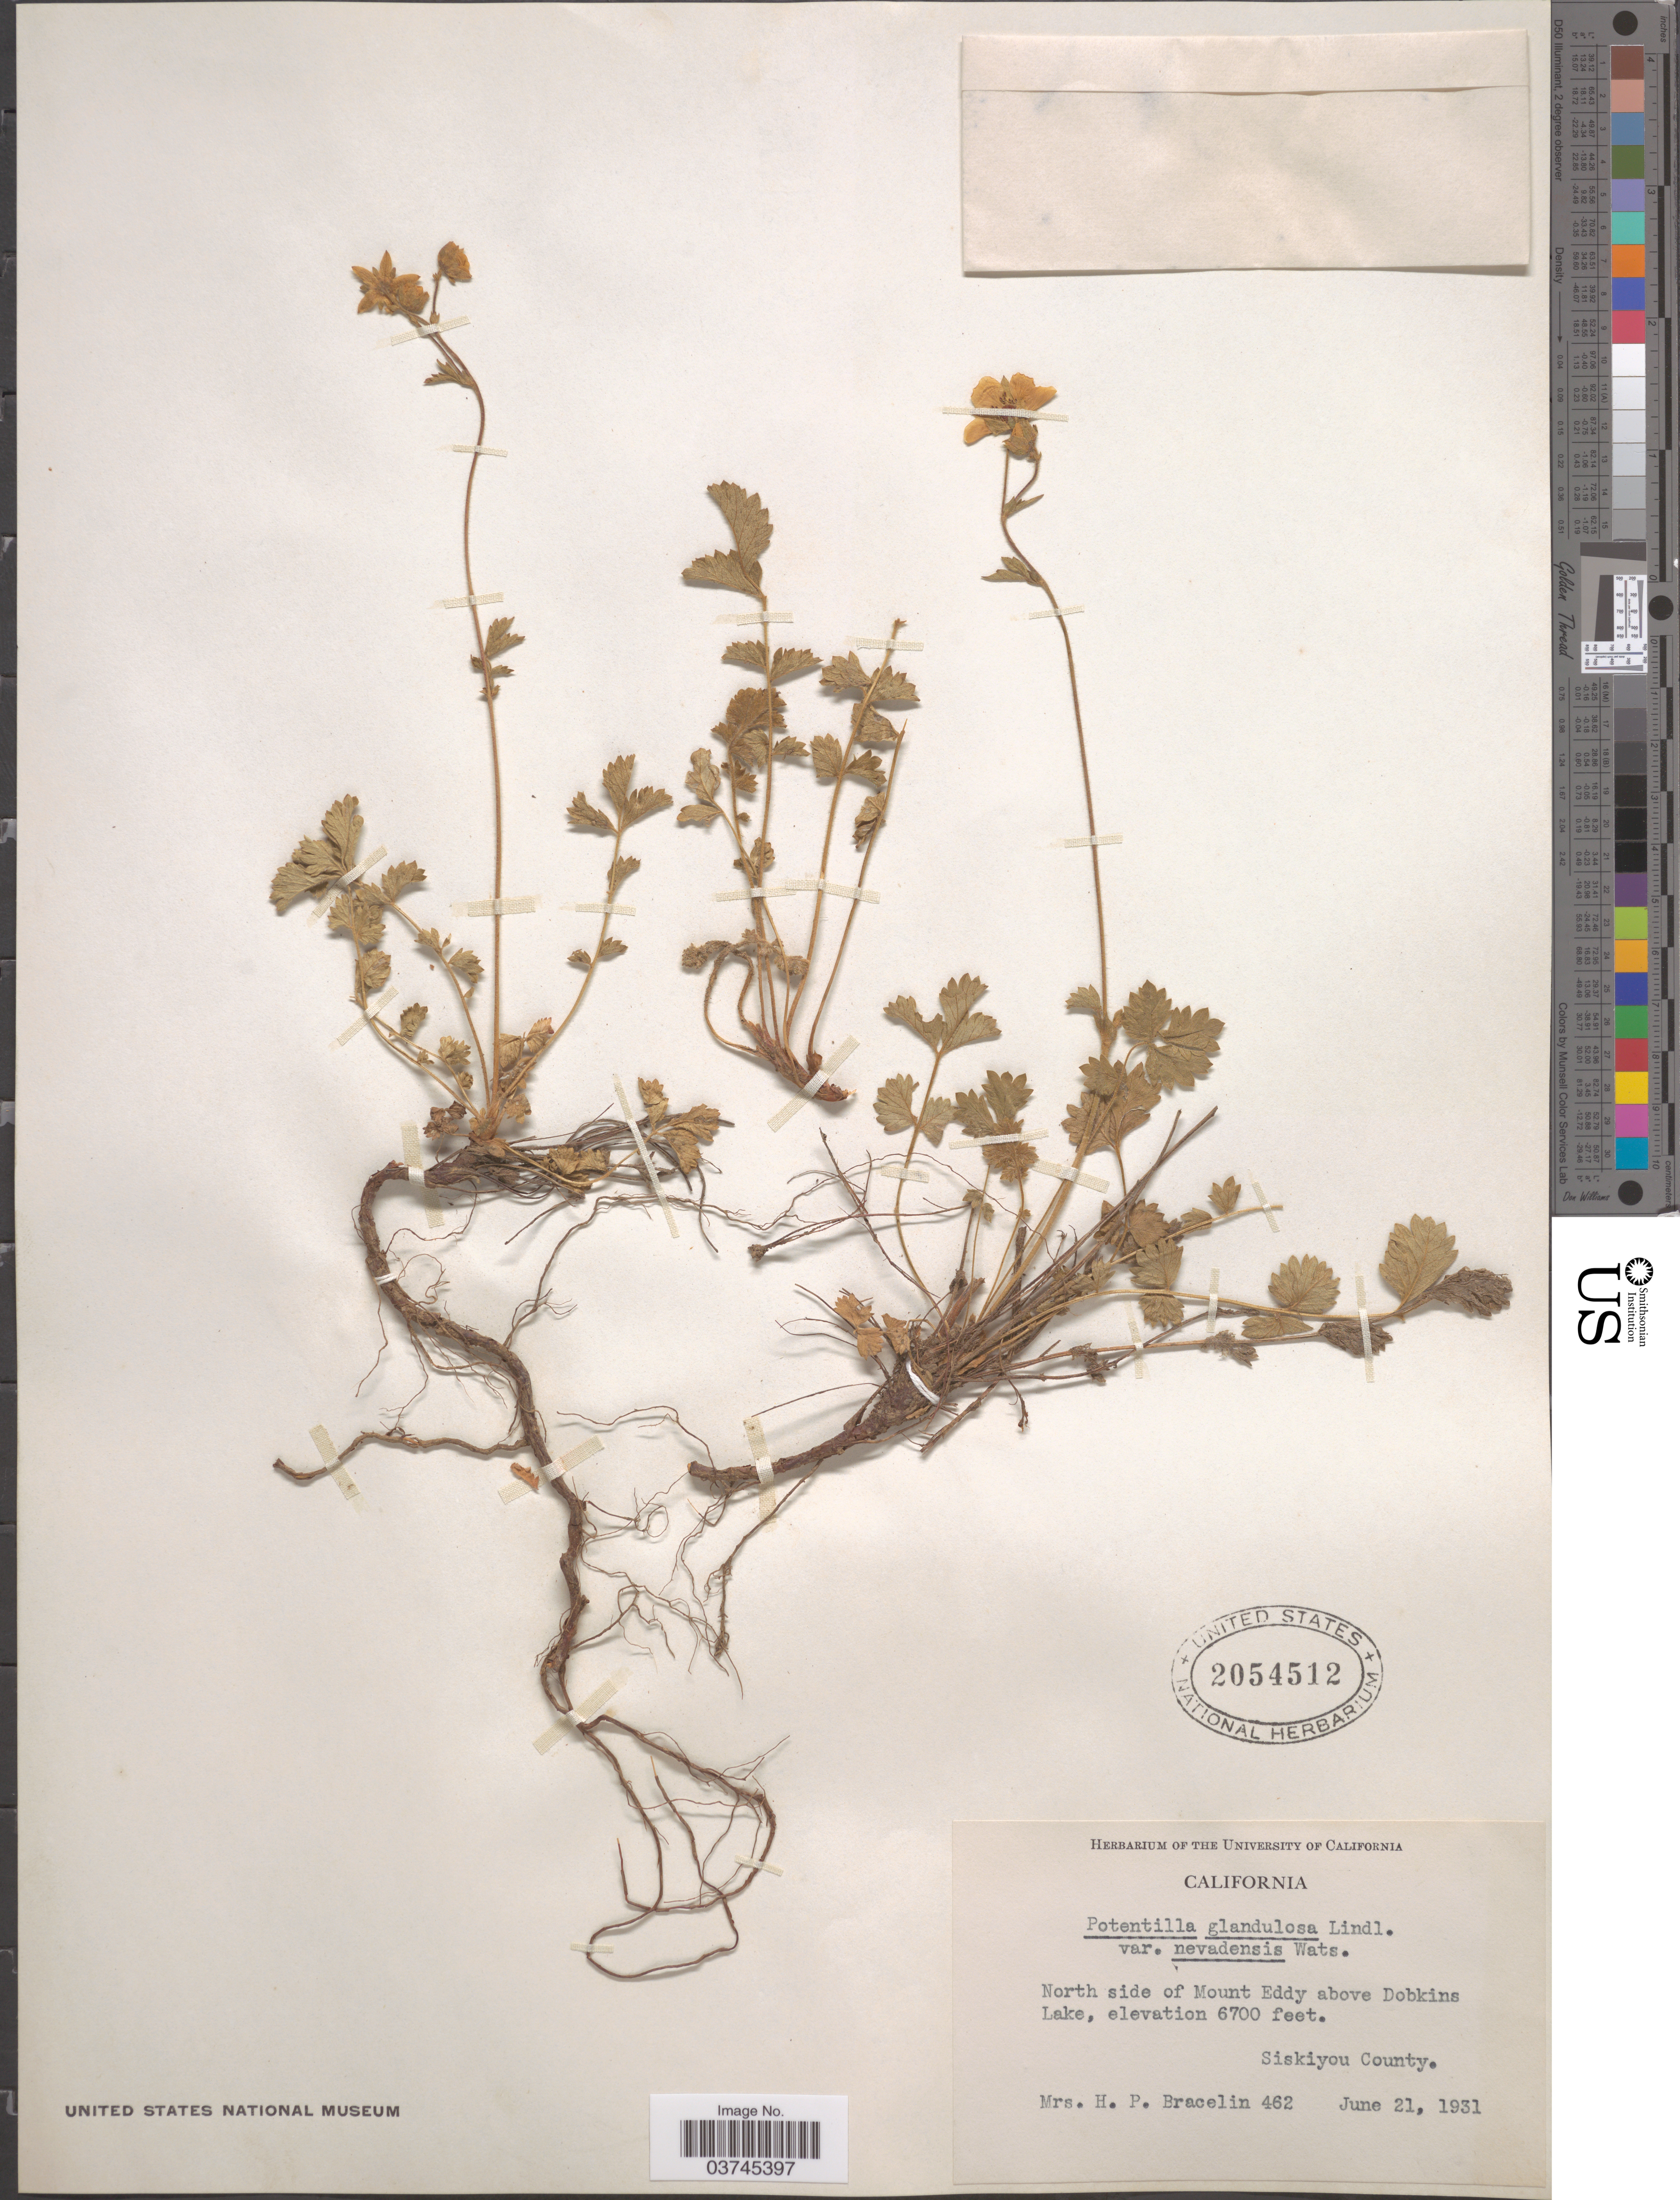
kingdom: Plantae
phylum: Tracheophyta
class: Magnoliopsida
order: Rosales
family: Rosaceae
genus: Drymocallis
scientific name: Drymocallis lactea var. lactea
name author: (Greene) Rydb.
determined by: Strong, Mark T., (BOT), Smithsonian Institution - National Museum of Natural History (UNITED STATES)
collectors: H. Bracelin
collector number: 462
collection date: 1931-06-21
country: United States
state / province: California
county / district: Siskiyou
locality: North side of Mount Eddy above Dobkins Lake, Siskiyou County.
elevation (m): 2042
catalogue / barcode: US 2054512